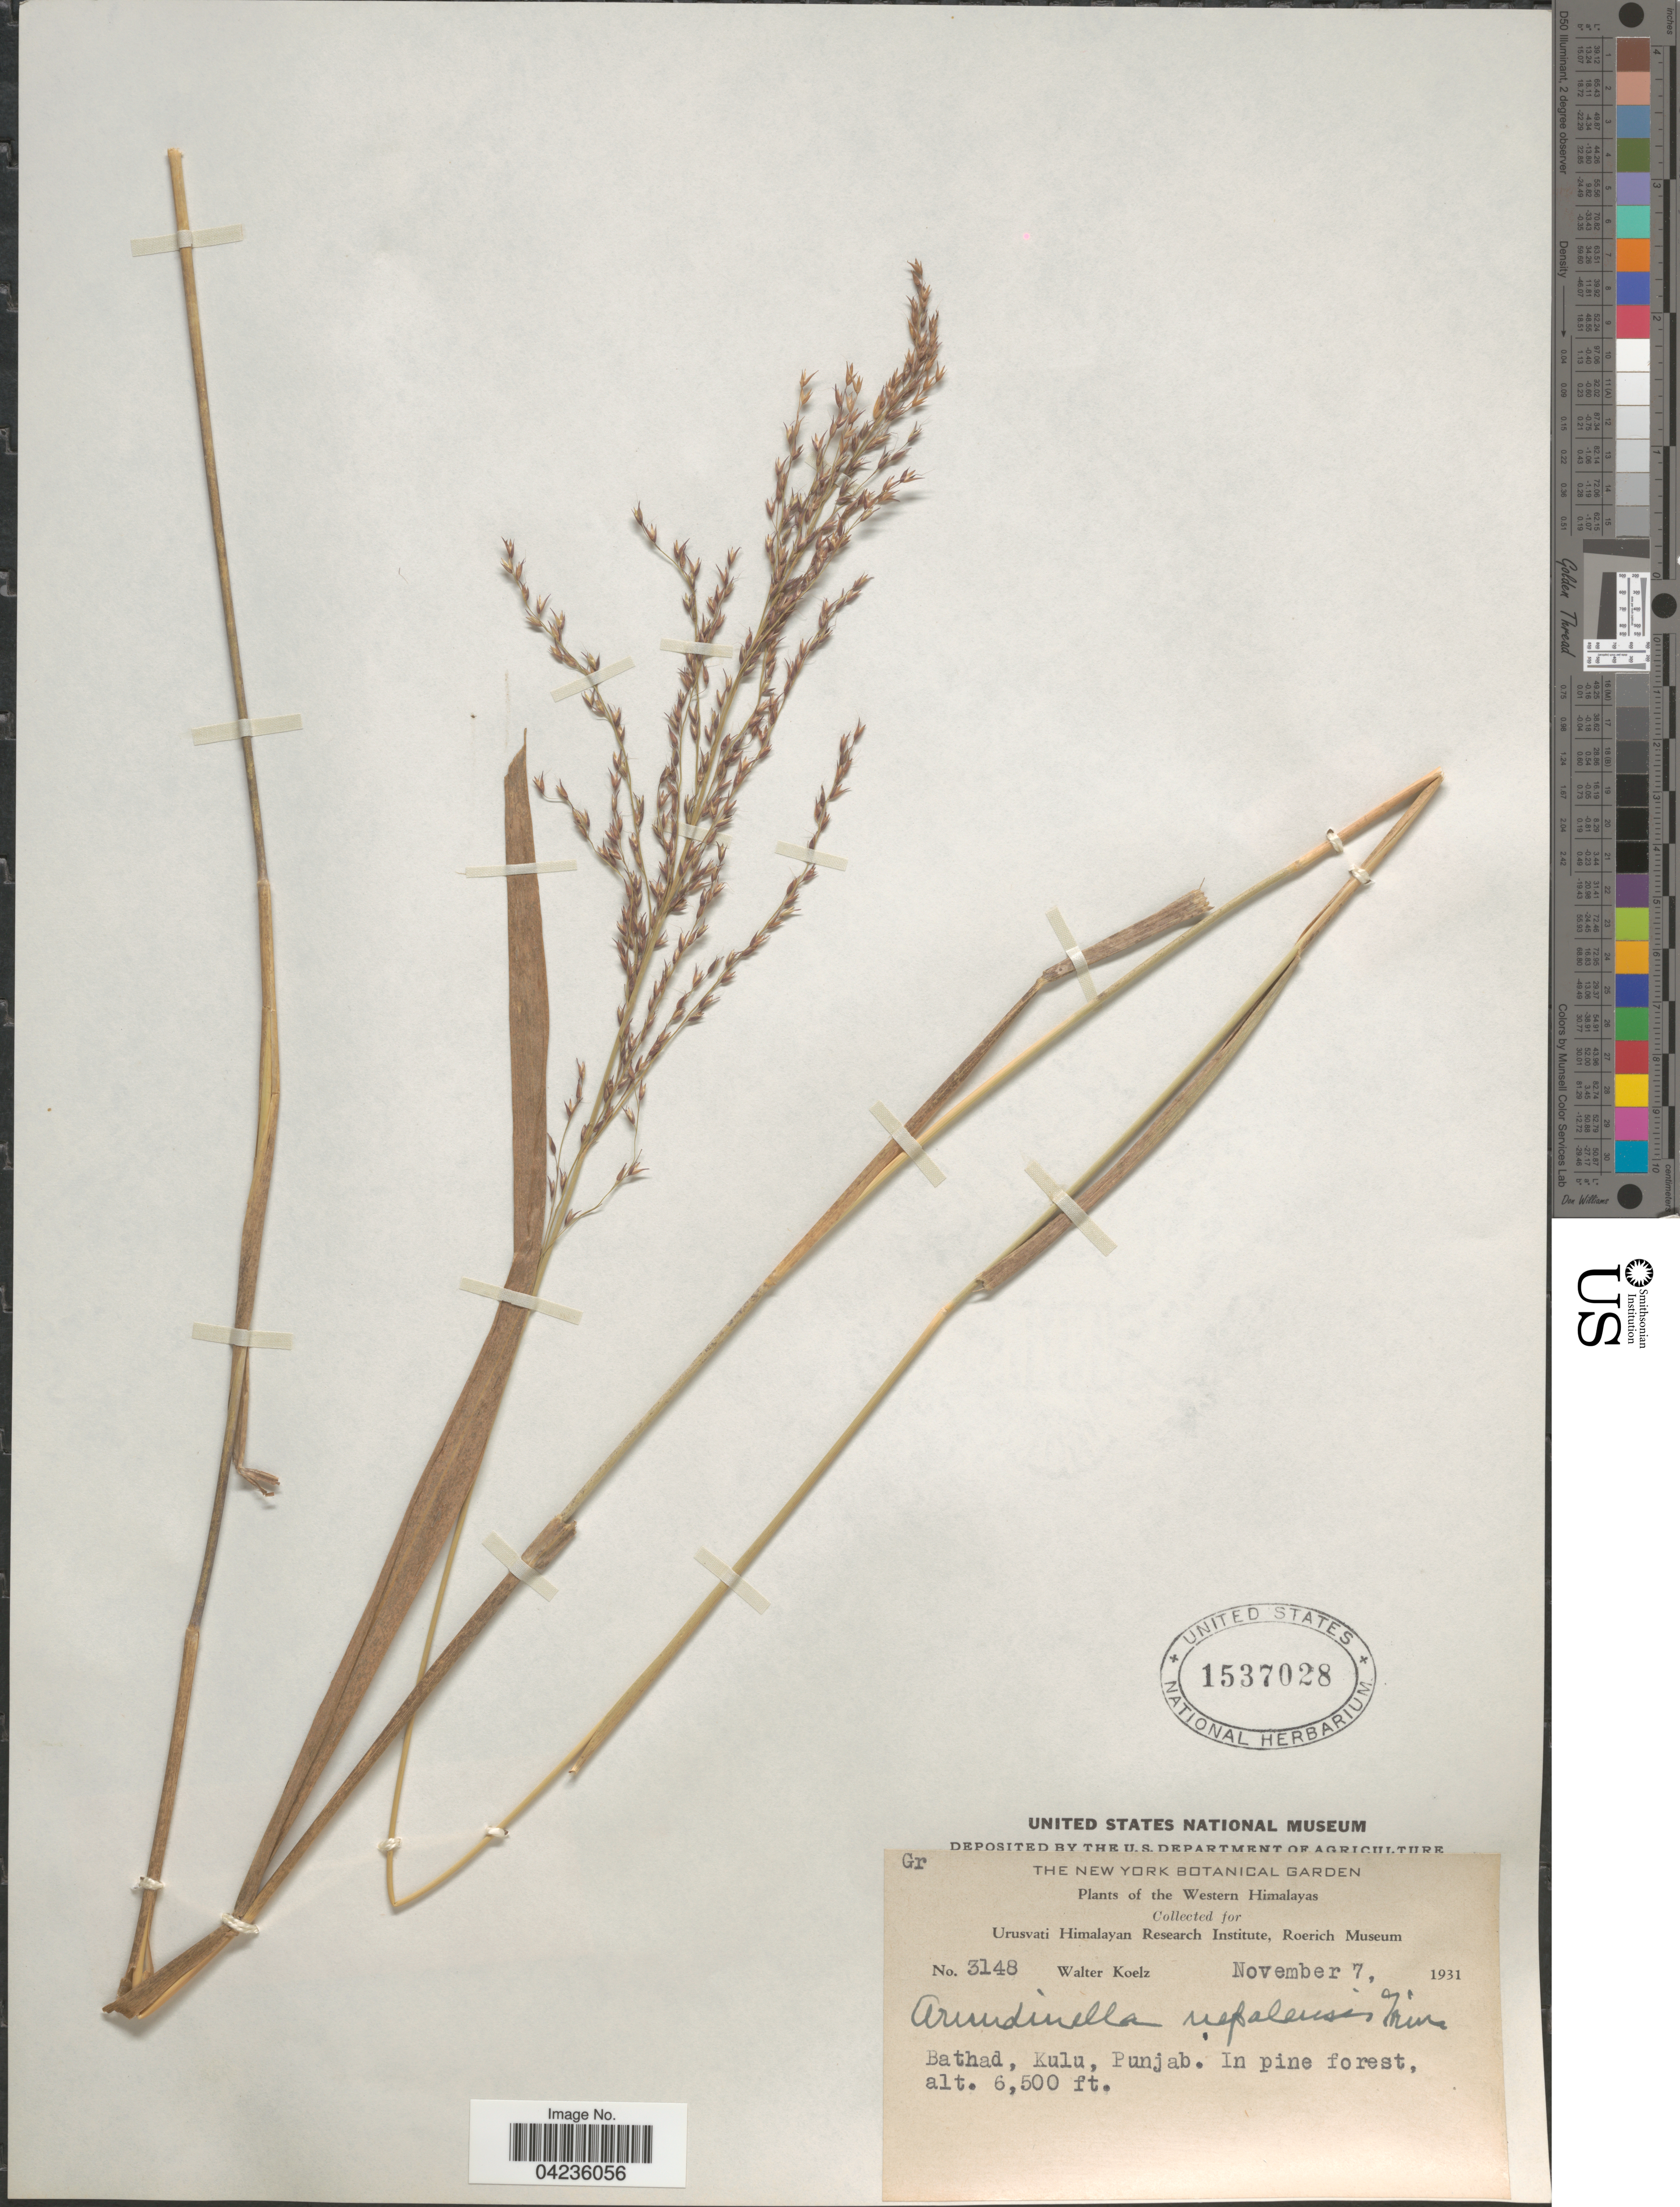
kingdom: Plantae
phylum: Tracheophyta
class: Liliopsida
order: Poales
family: Poaceae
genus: Arundinella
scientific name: Arundinella nepalensis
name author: Trin.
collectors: W. N. Koelz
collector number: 3148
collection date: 1931-11-07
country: India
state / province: Punjab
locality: The Western Himalayas. Bathad, Kulu.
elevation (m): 1981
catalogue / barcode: US 1537028